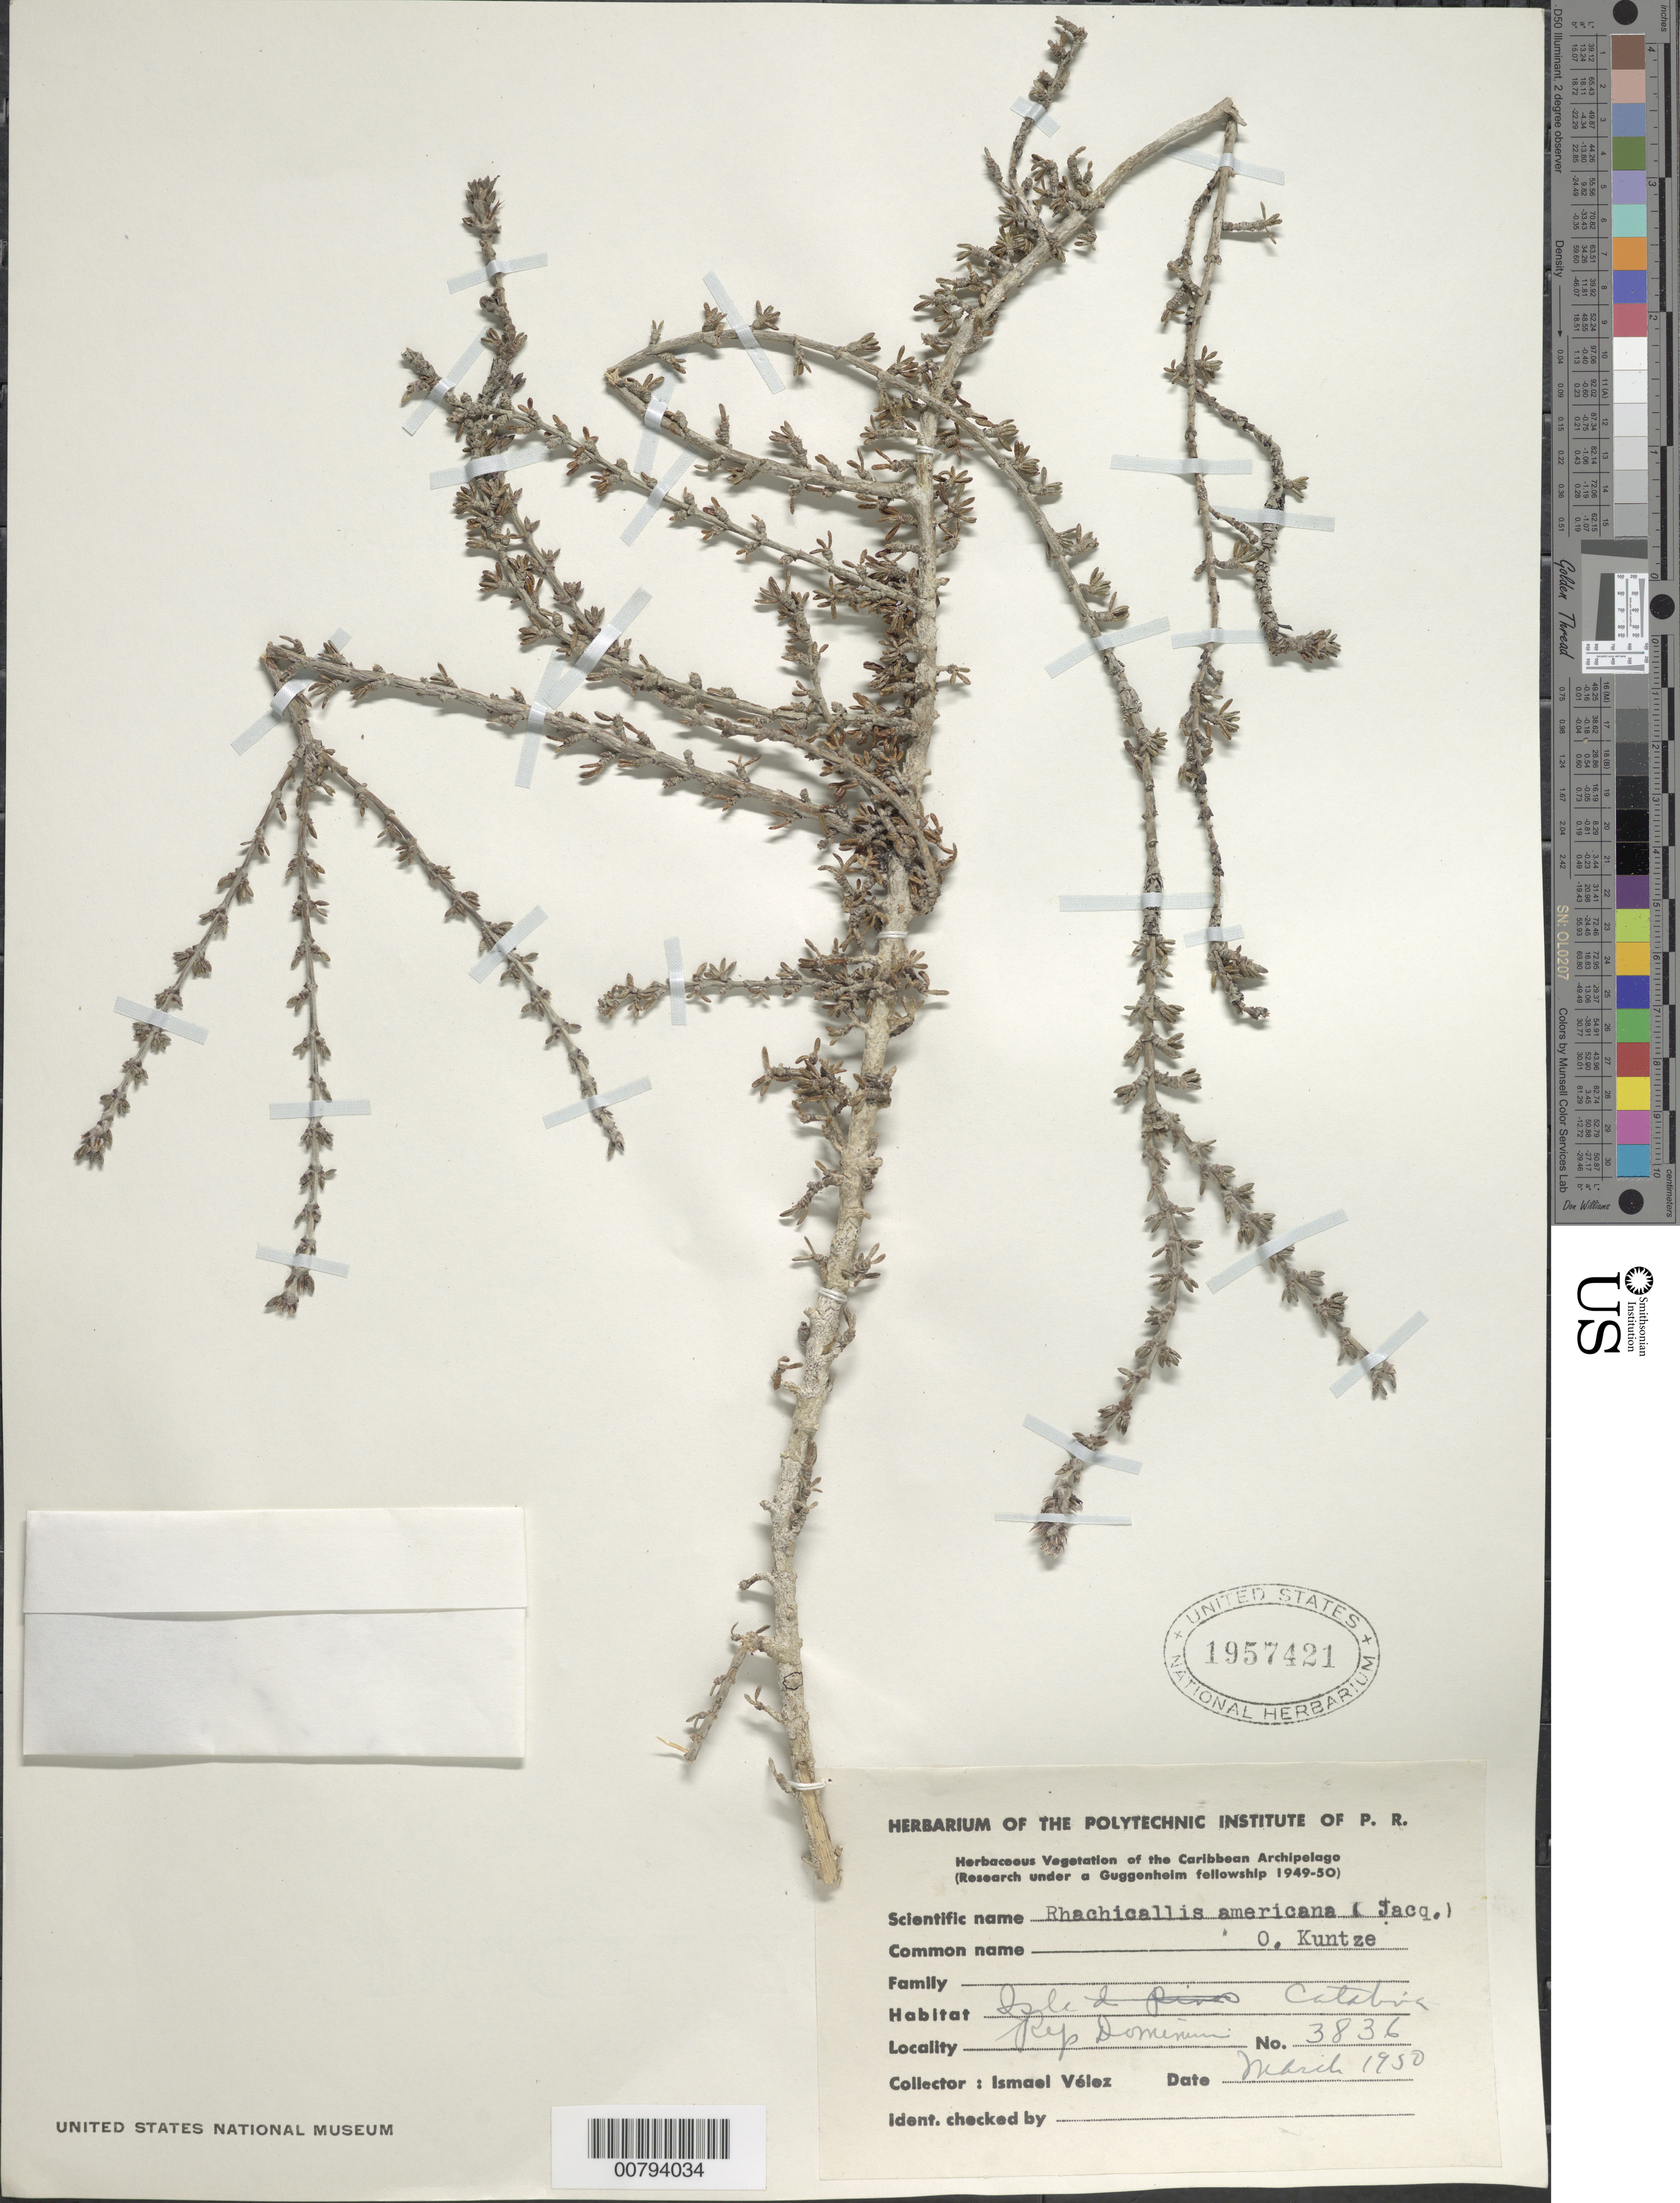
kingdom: Plantae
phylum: Tracheophyta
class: Magnoliopsida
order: Gentianales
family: Rubiaceae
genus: Rachicallis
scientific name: Rachicallis americana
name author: (Jacq.) Hitchc.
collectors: I. Vélez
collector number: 3836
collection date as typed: Mar 1950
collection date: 1950-03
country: Dominican Republic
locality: Catalina (sp?)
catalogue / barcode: US 1957421